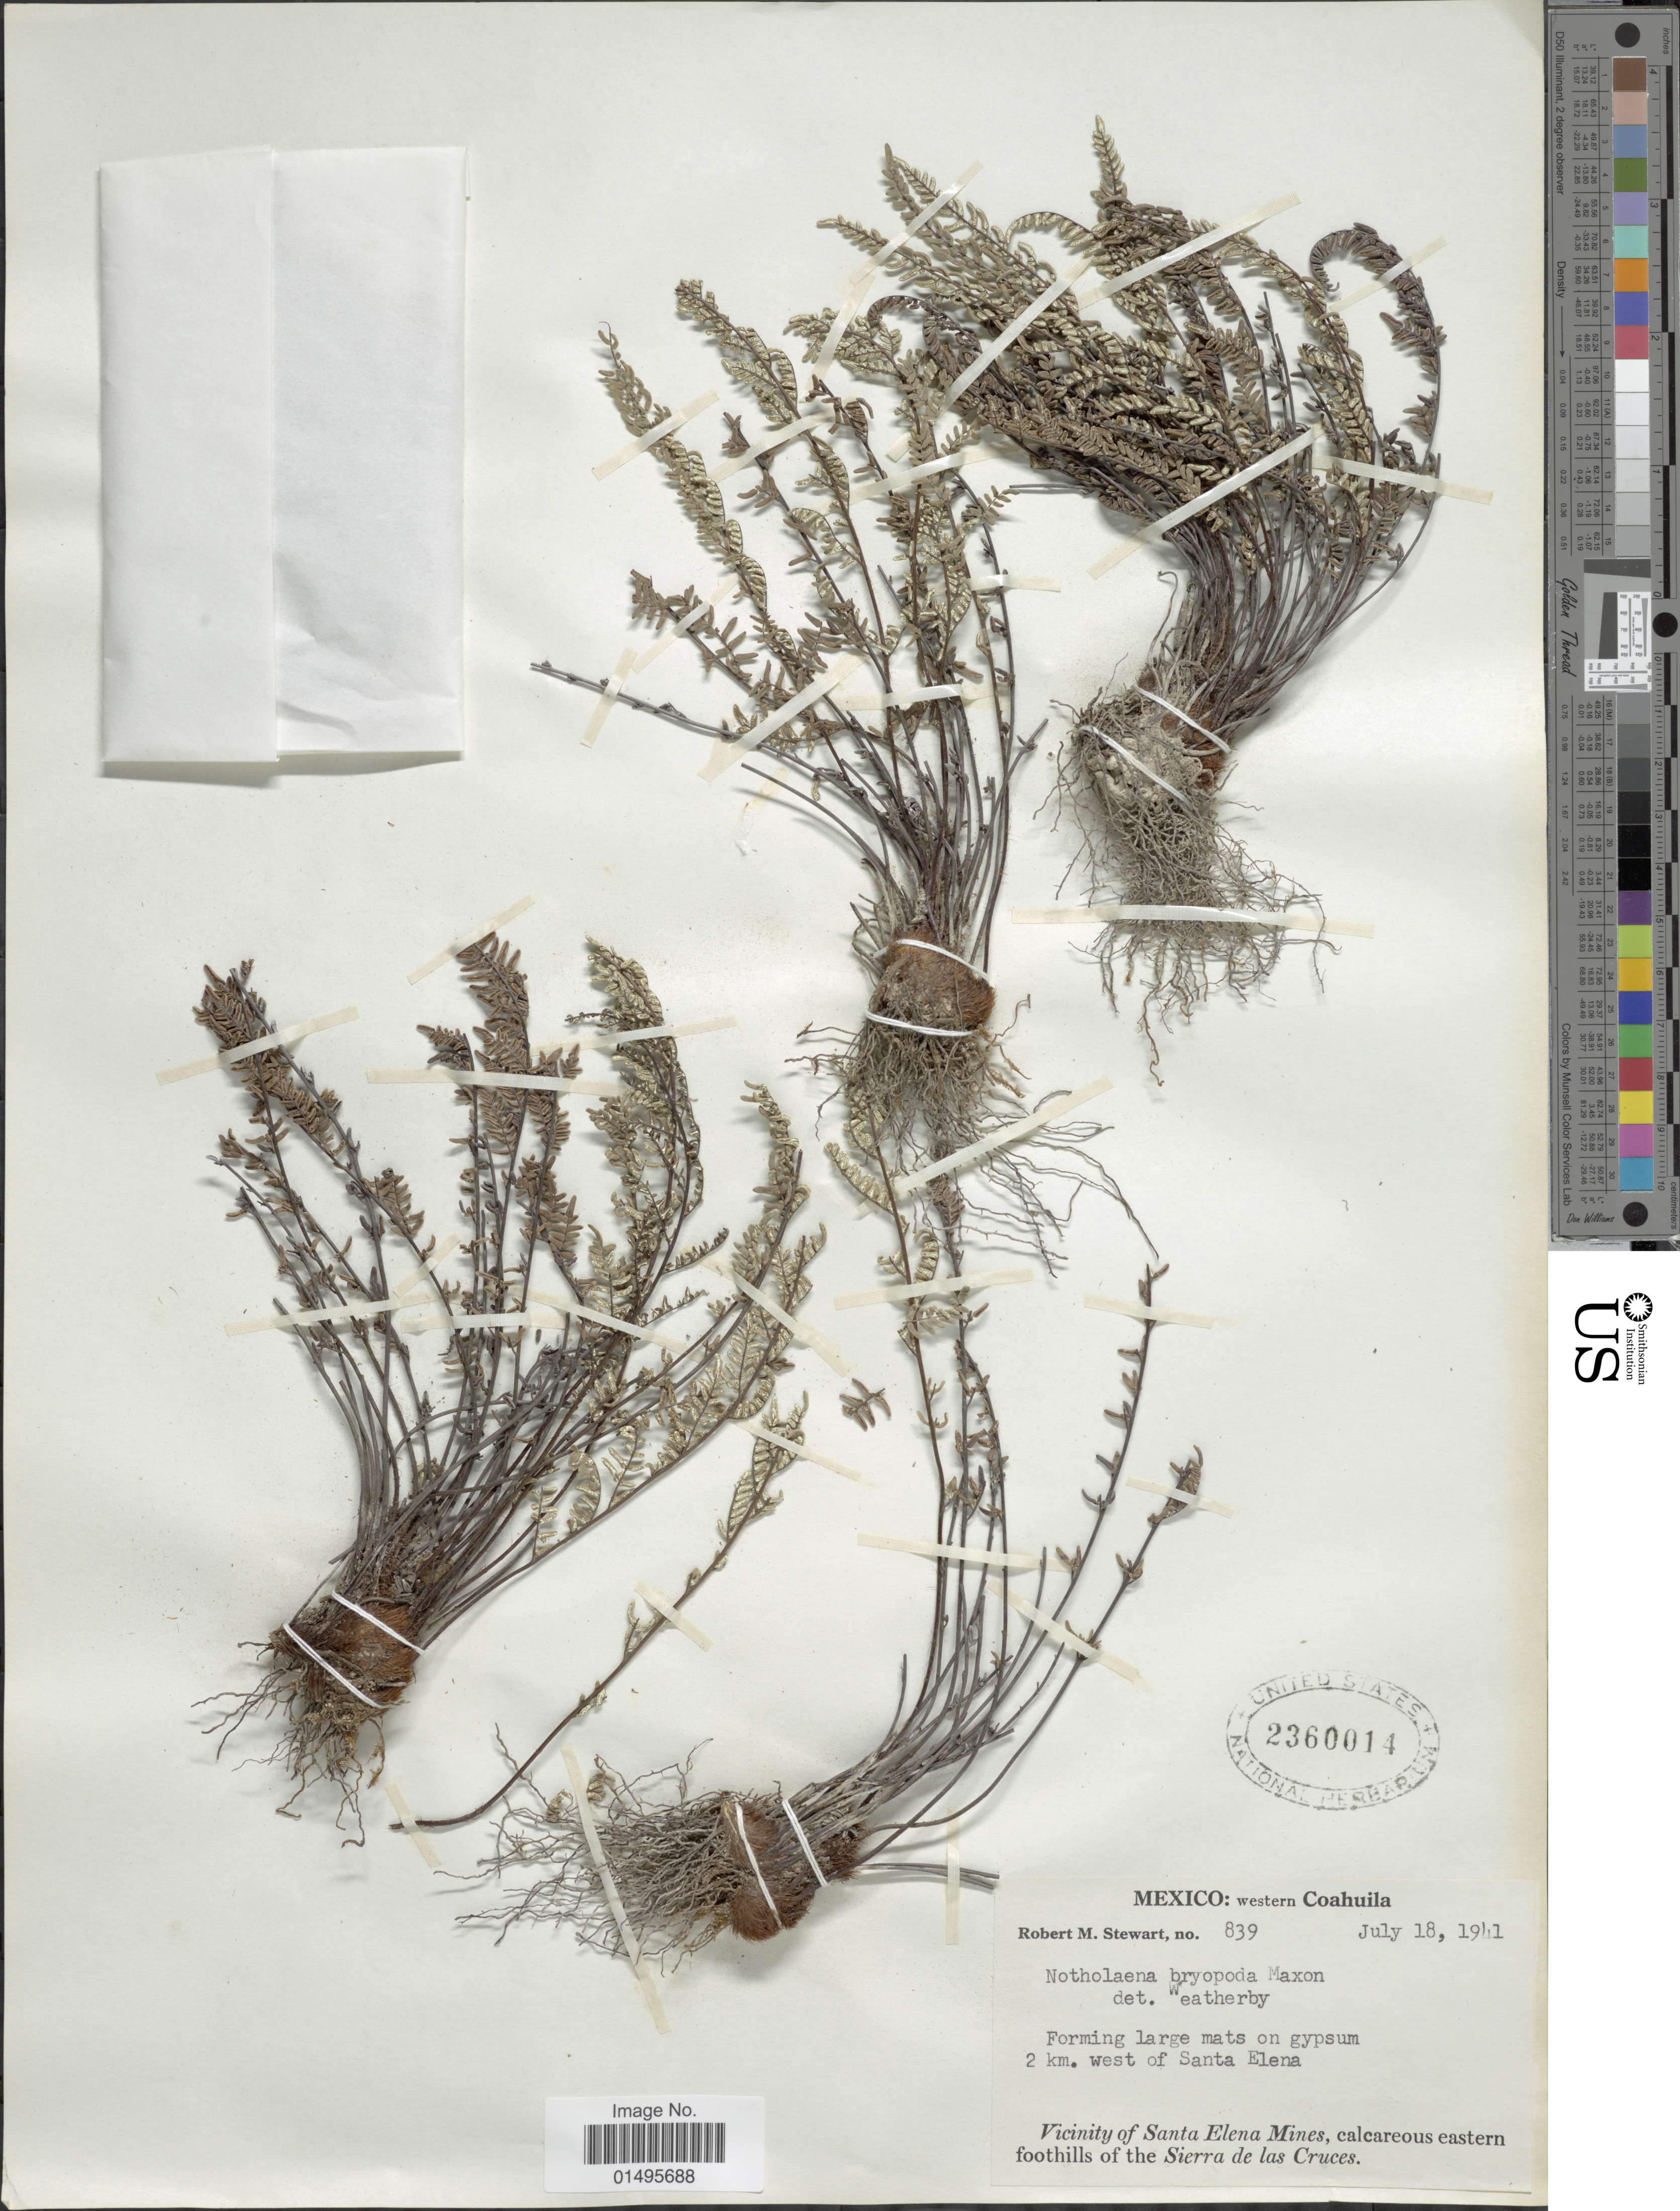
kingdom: Plantae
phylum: Tracheophyta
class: Polypodiopsida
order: Polypodiales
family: Pteridaceae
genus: Notholaena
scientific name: Notholaena bryopoda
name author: Maxon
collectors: R. M. Stewart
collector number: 839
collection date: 1941-07-18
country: Mexico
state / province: Coahuila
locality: Western Coahuila, 2 km. west of Santa Elena,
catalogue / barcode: US 2360014